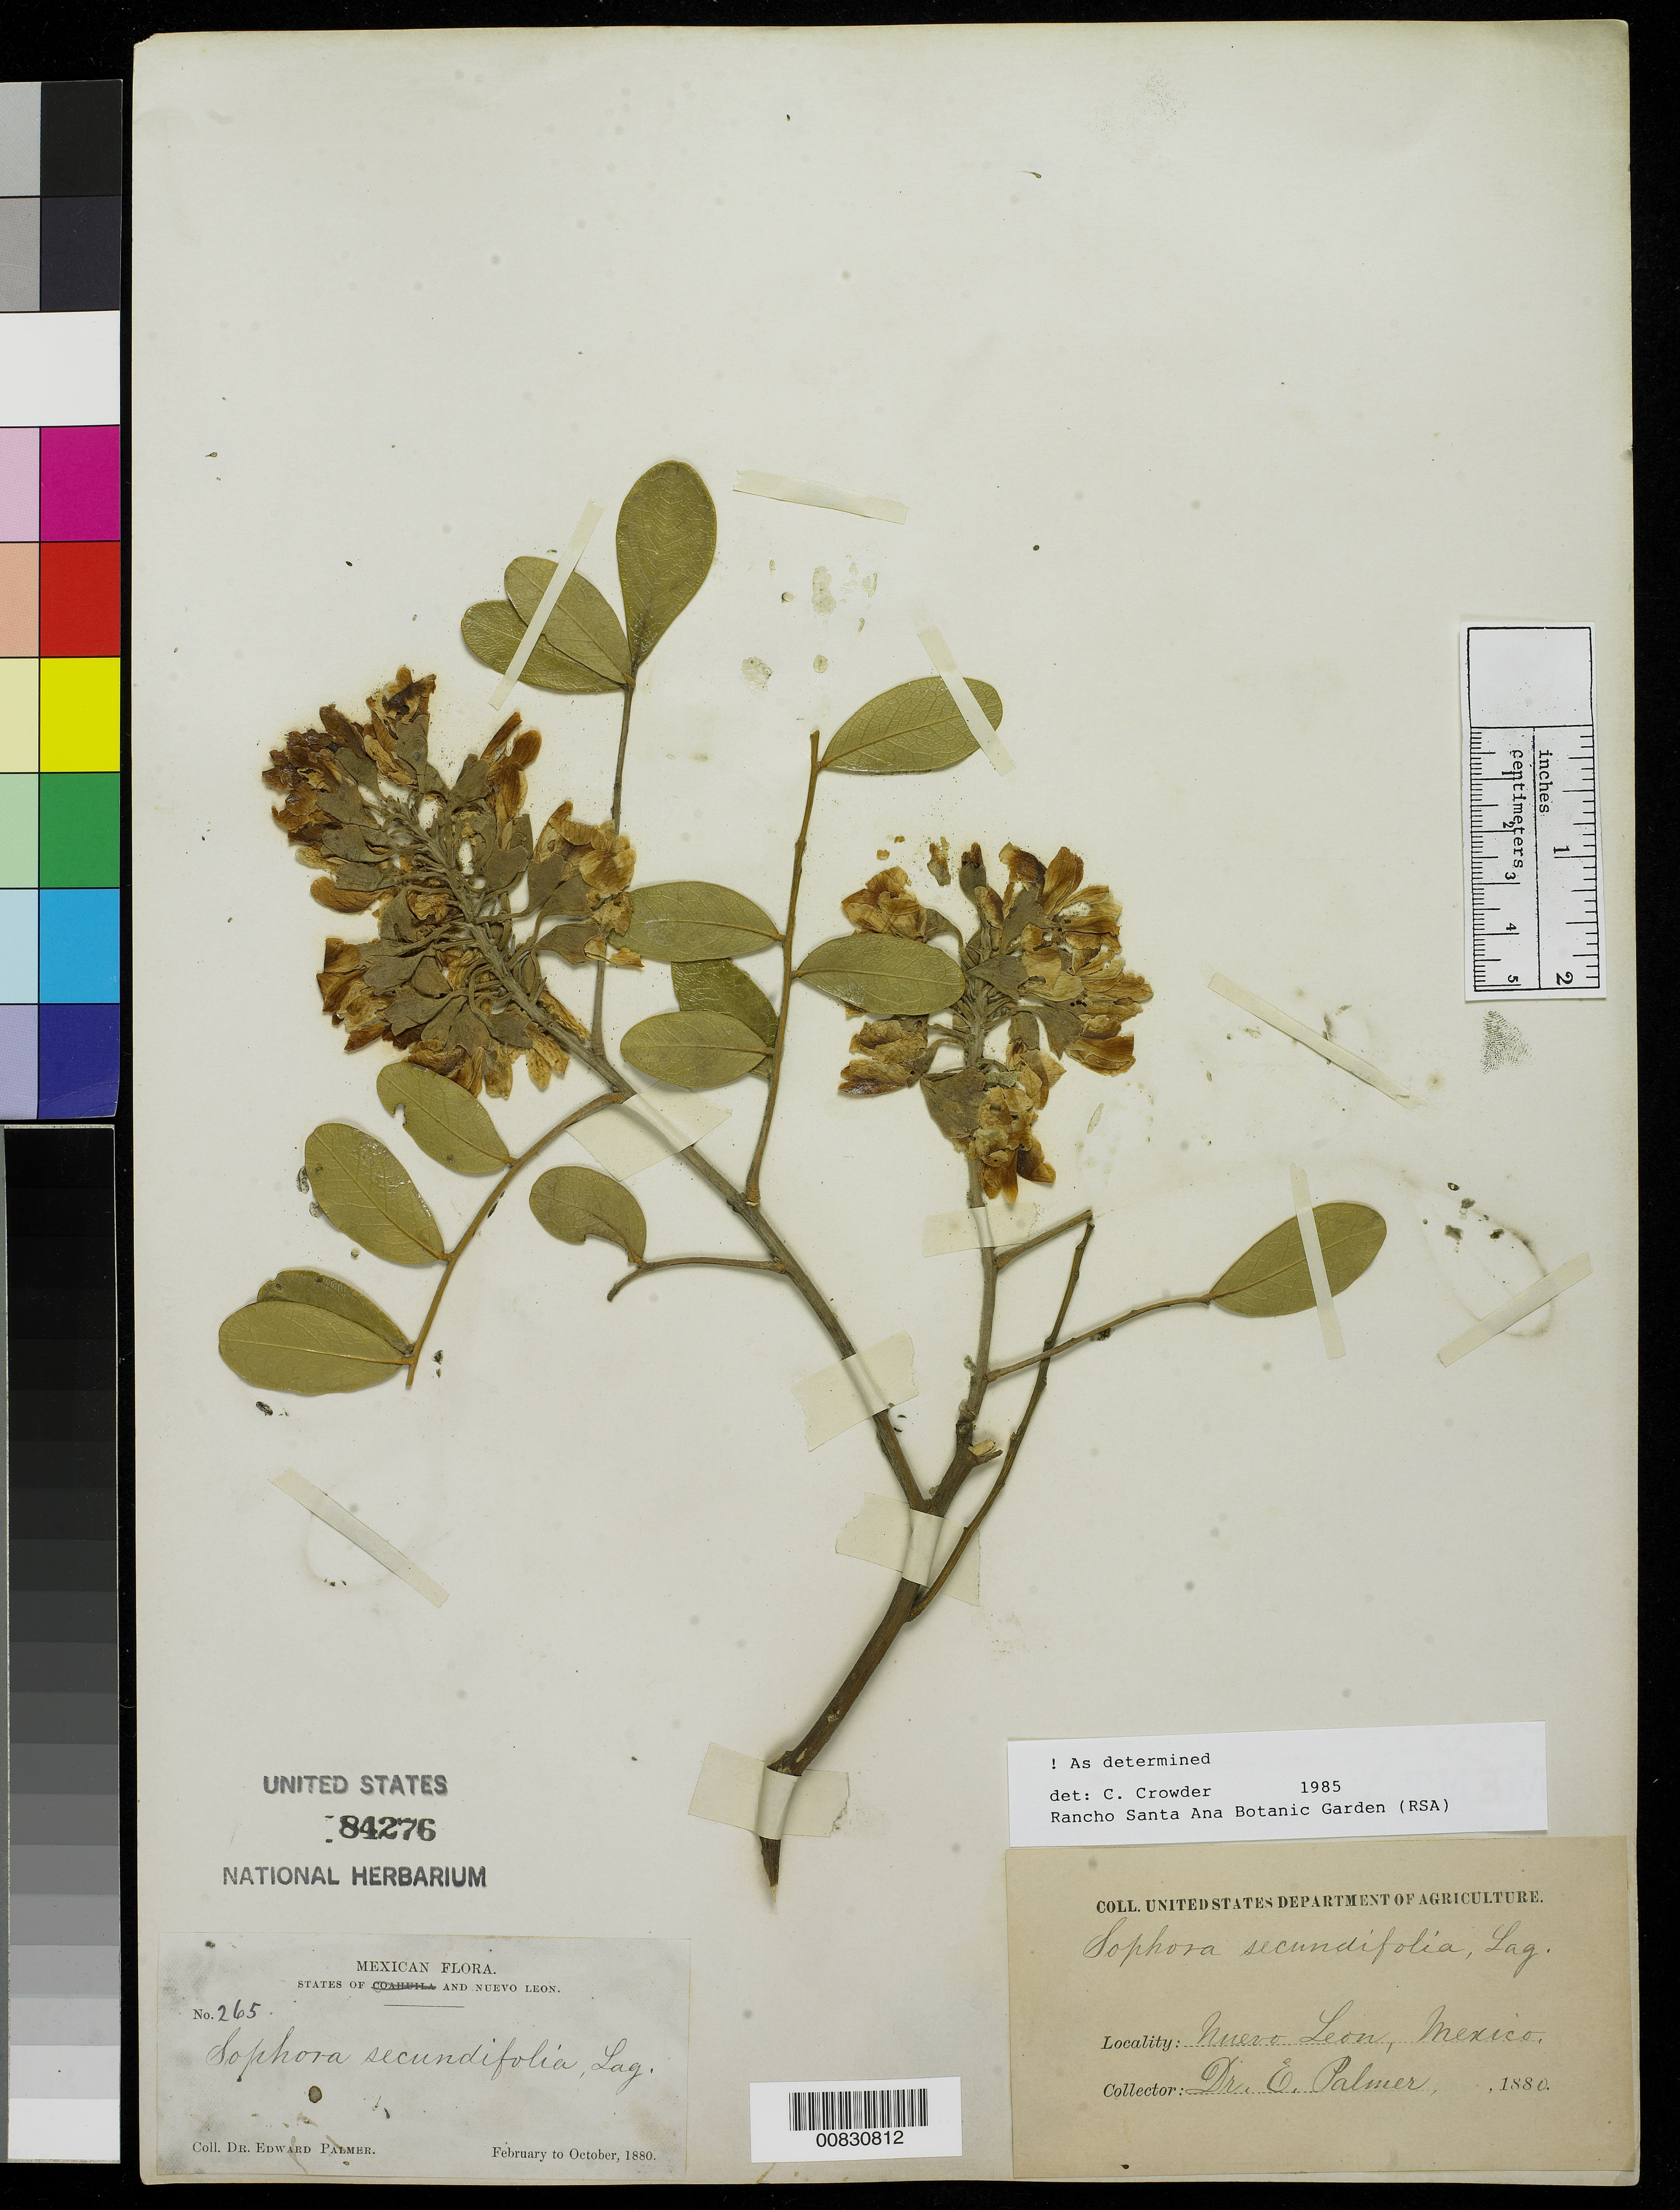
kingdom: Plantae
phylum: Tracheophyta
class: Magnoliopsida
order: Fabales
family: Fabaceae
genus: Dermatophyllum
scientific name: Dermatophyllum secundiflorum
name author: (Ortega) Gandhi & Reveal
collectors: E. Palmer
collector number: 265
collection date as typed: Feb 1880 to -- Oct 1880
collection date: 1880-02/1880-10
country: Mexico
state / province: Nuevo León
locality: Nuevo León.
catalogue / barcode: US 84276